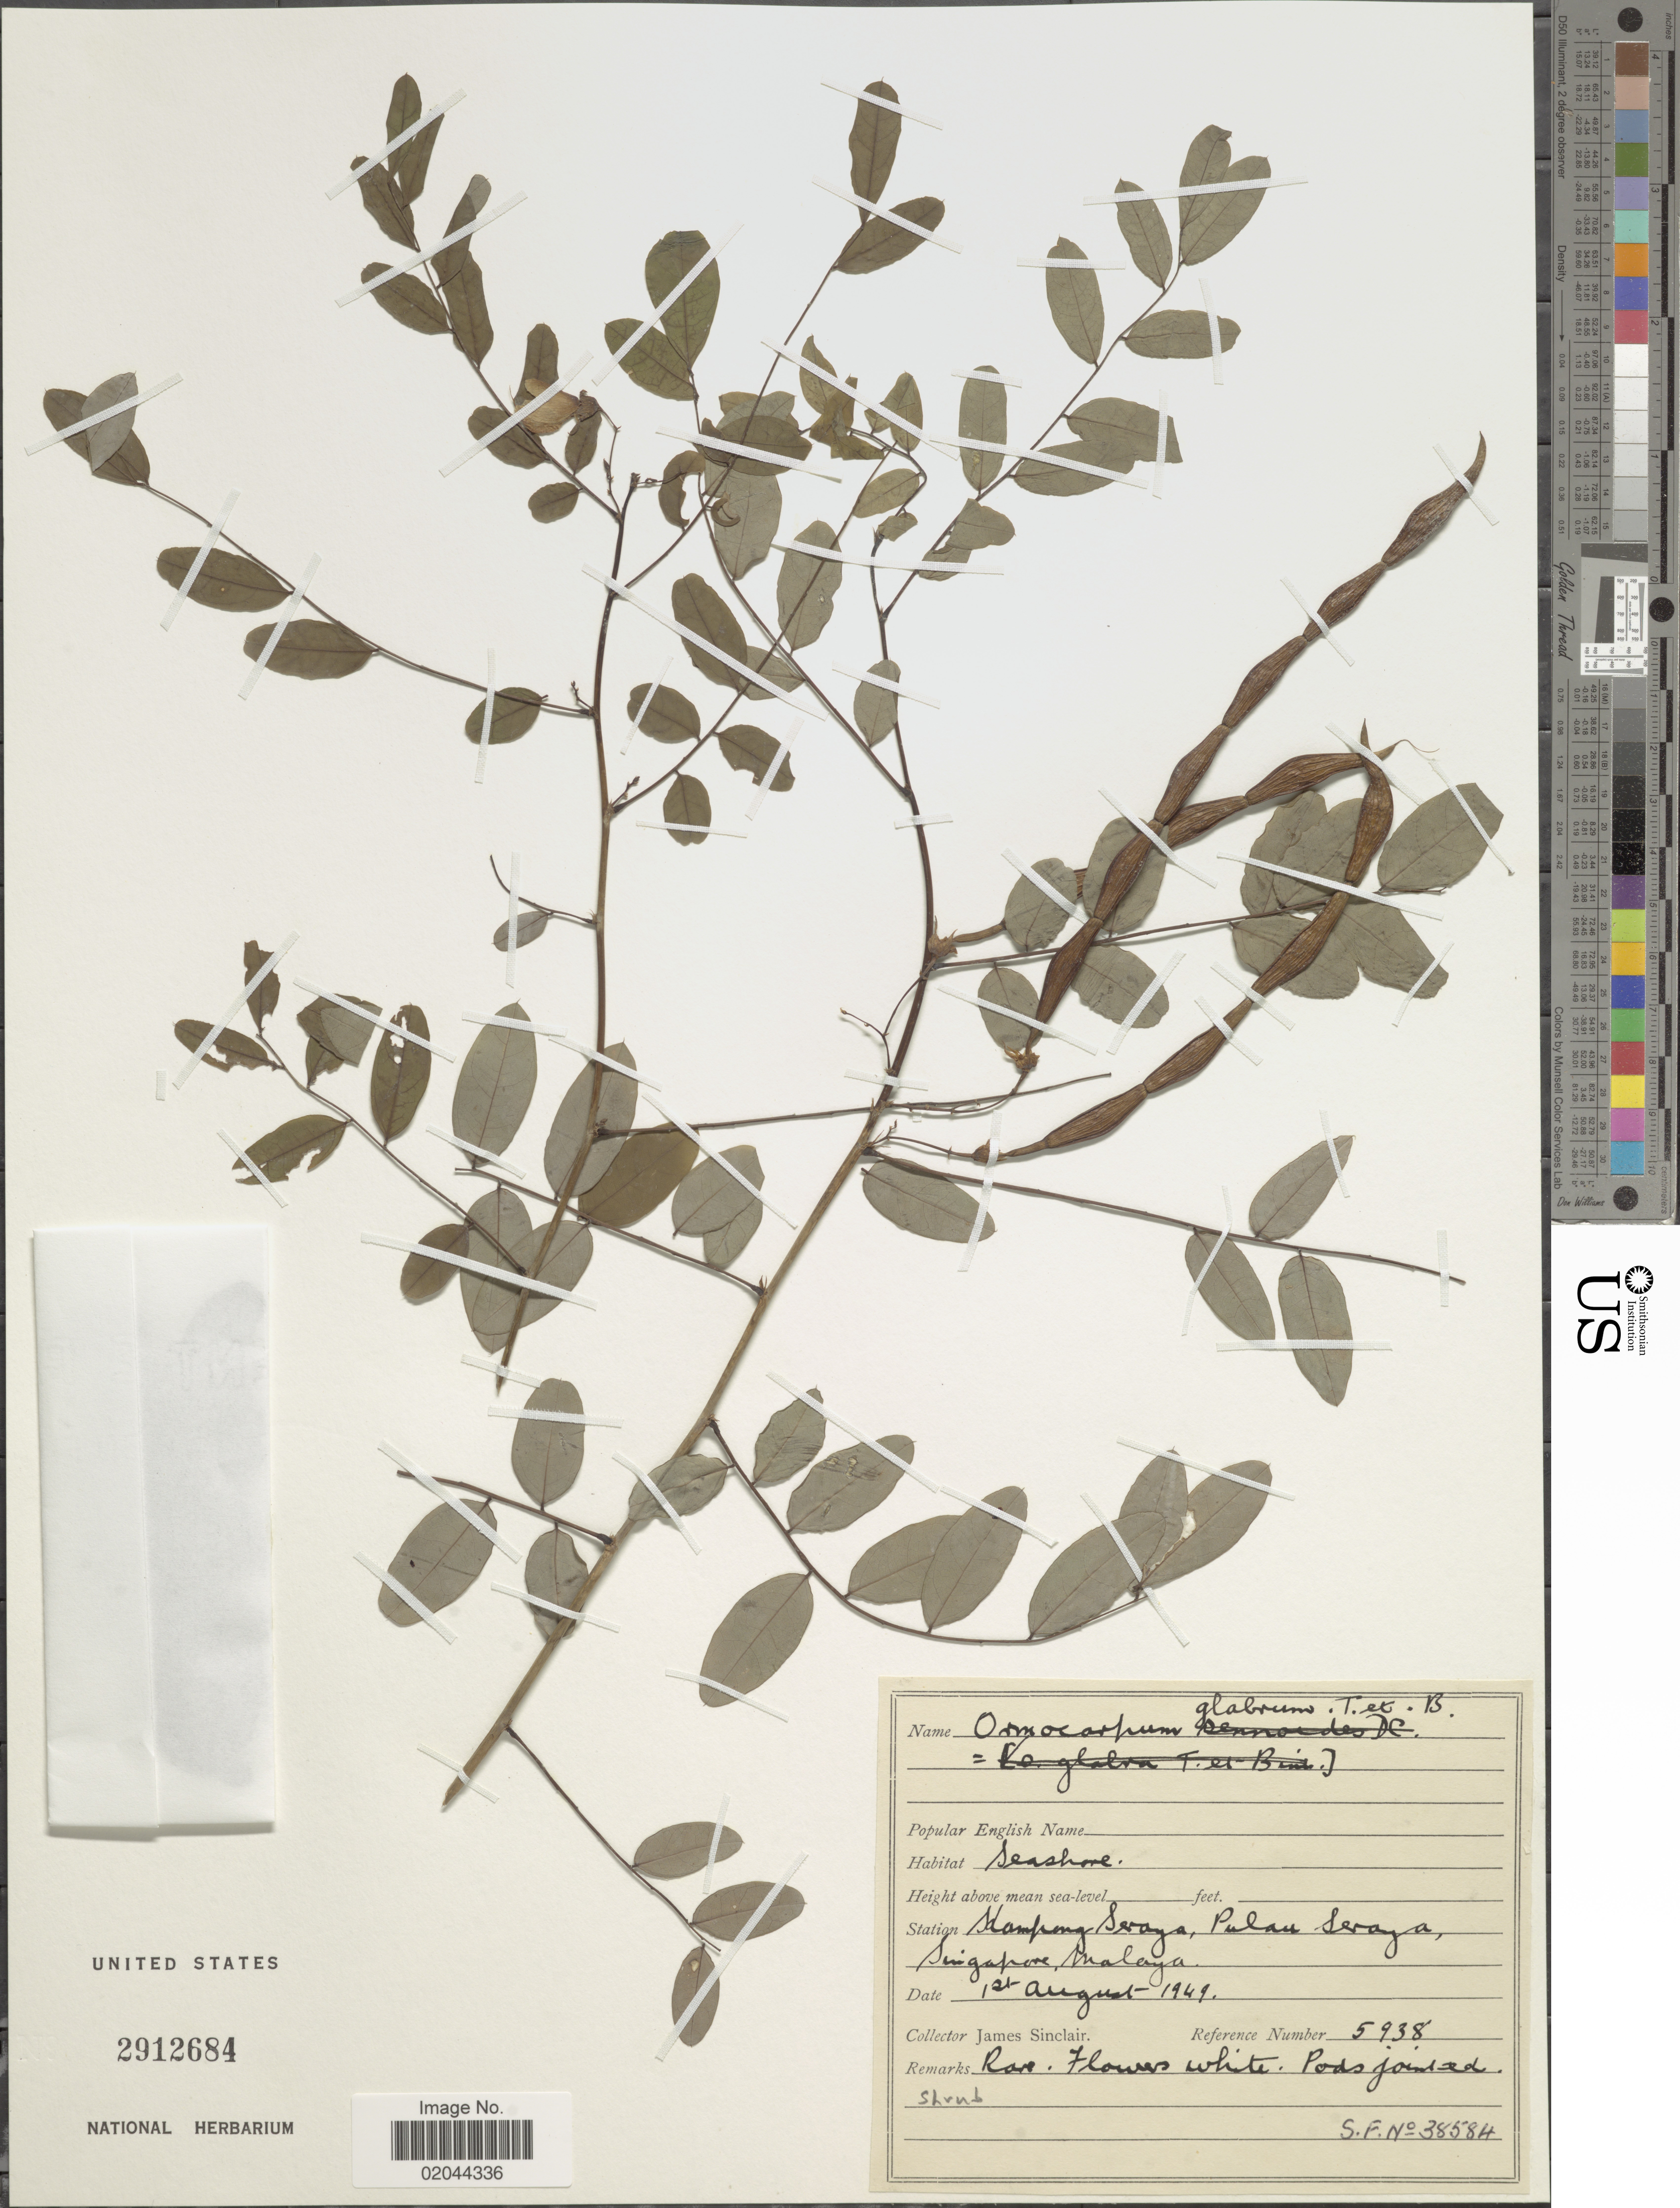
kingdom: Plantae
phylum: Tracheophyta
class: Magnoliopsida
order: Fabales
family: Fabaceae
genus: Ormocarpum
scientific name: Ormocarpum glabrum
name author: Teijsm. & Binn.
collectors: J. Sinclair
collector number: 5938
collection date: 1949-08-01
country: Singapore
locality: Kamung Seraya, Pulau Seraya, Malaya.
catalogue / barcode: US 2912684